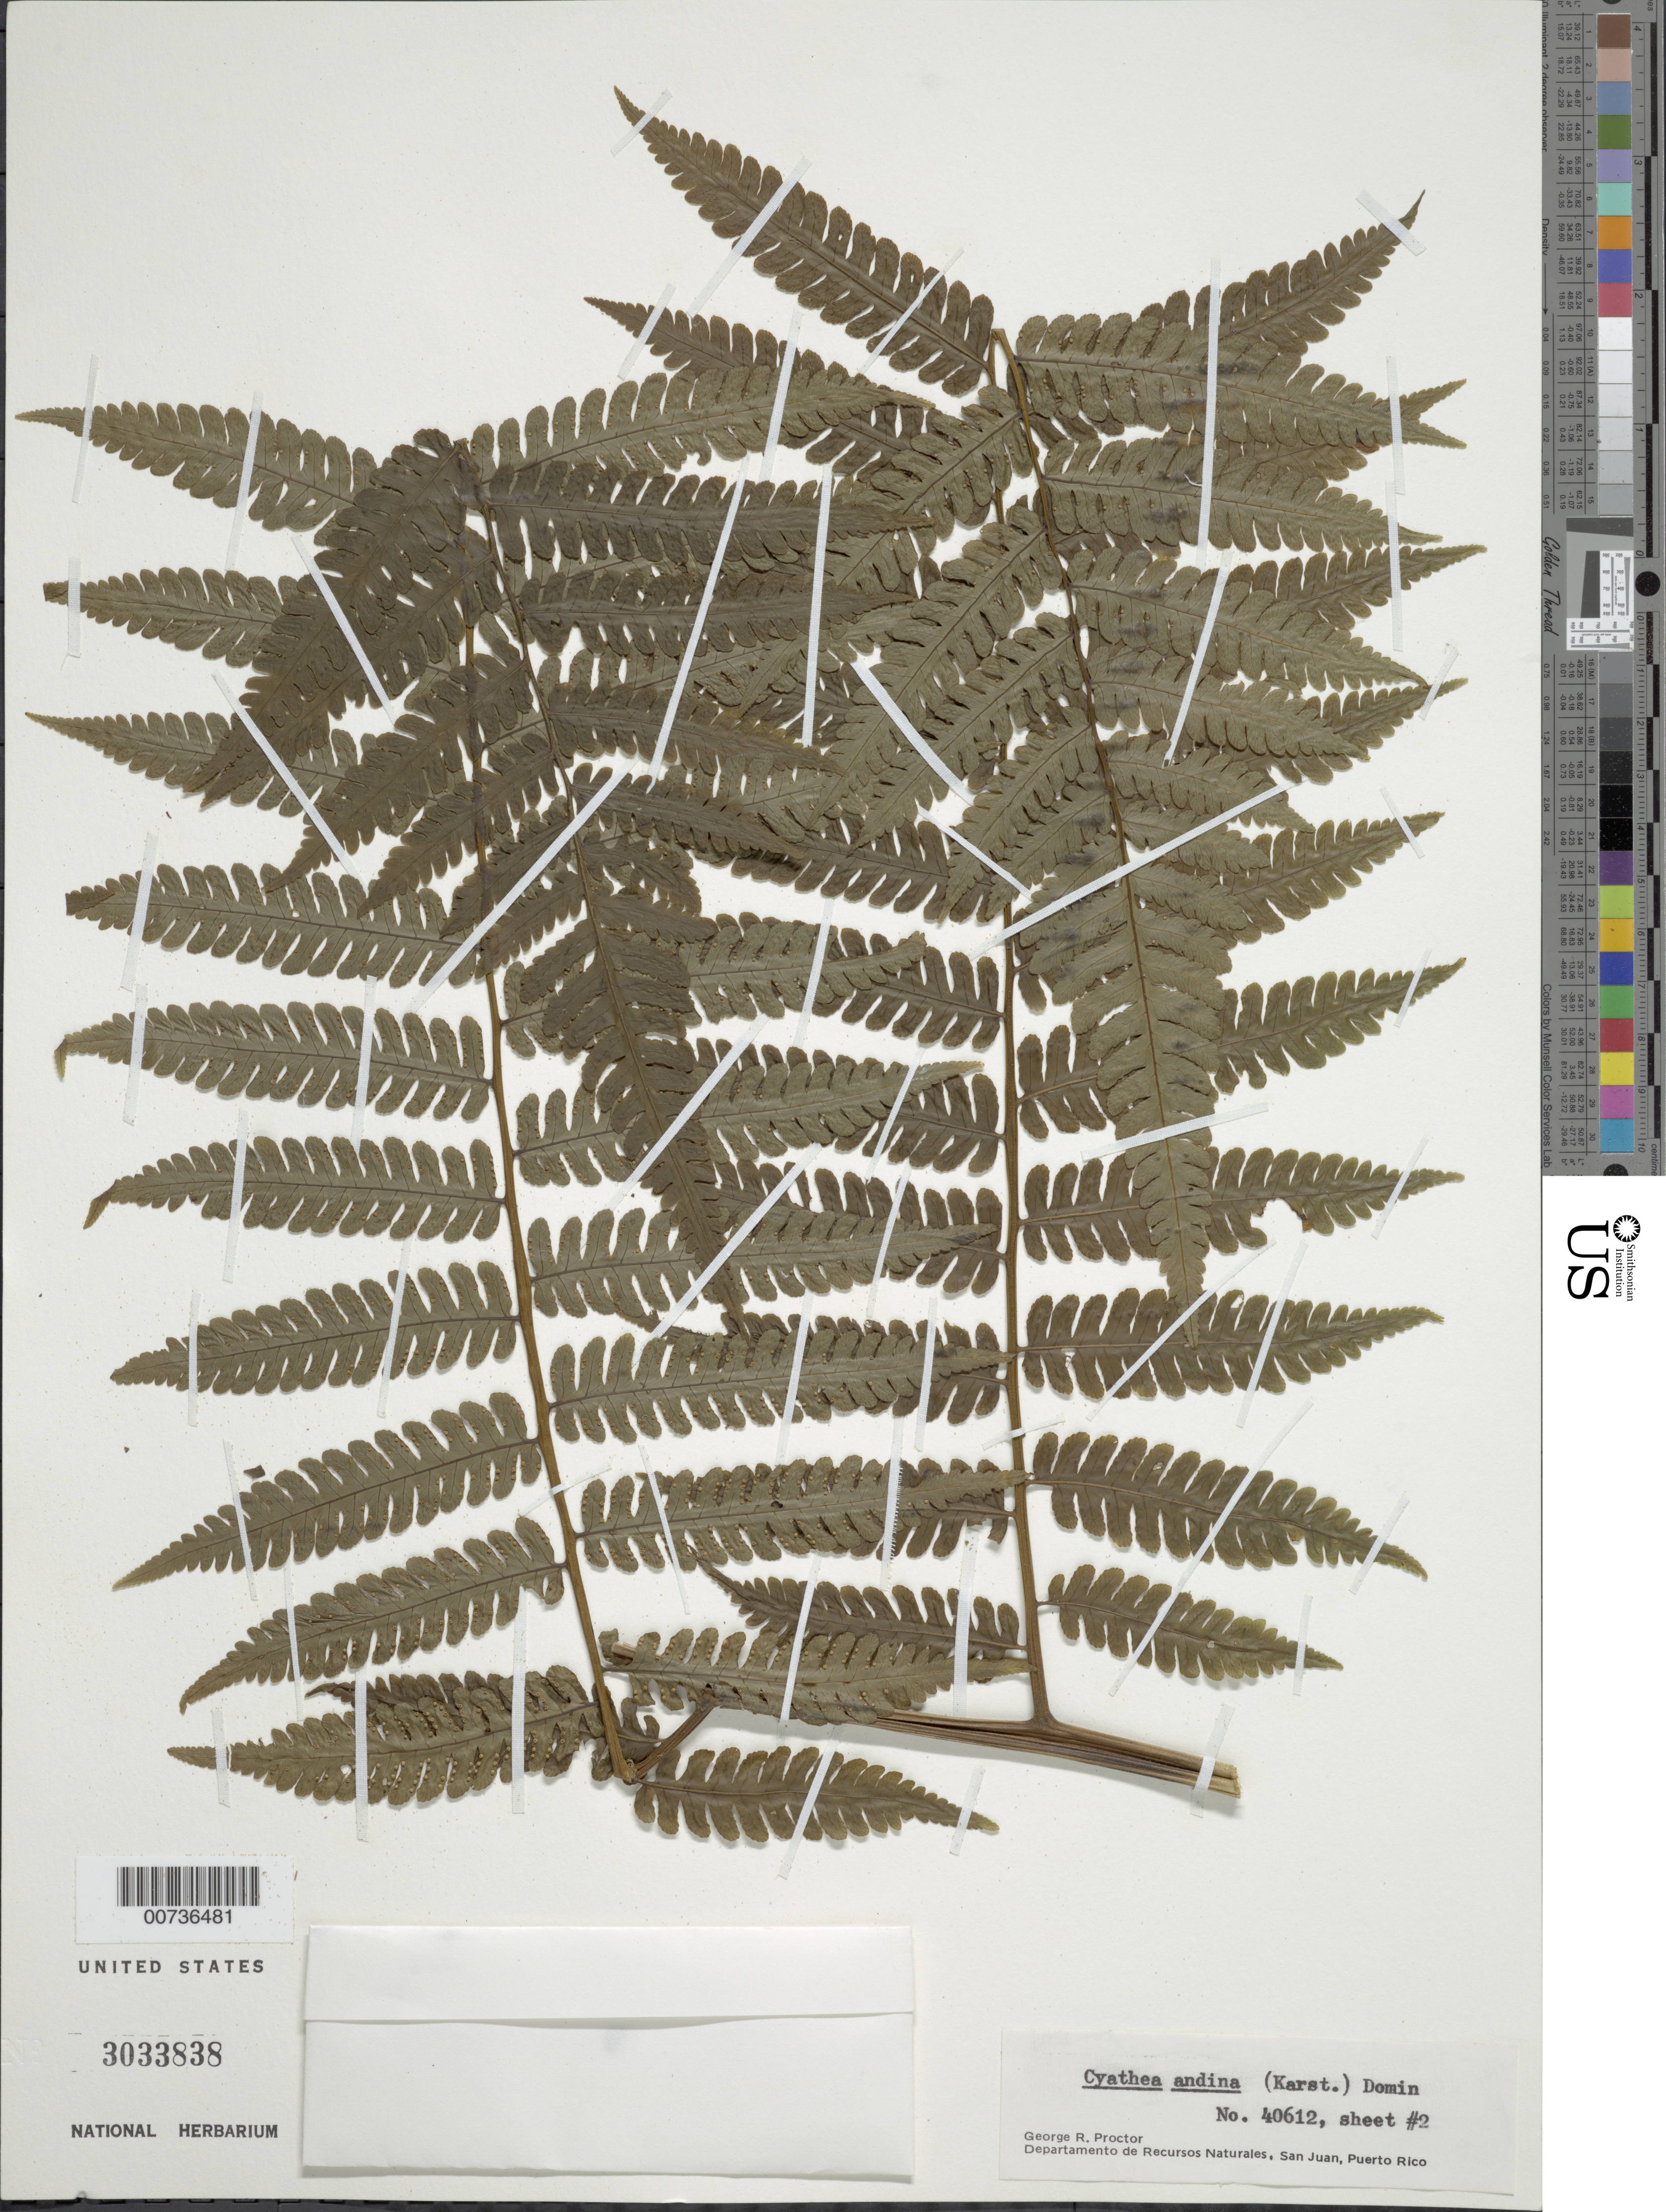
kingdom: Plantae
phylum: Tracheophyta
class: Polypodiopsida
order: Cyatheales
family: Cyatheaceae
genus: Cyathea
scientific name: Cyathea andina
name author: Domin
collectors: G. R. Proctor, R. O. Woodbury & B. Pinto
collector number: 40612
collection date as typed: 31 Jul 1984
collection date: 1984-07-31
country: Puerto Rico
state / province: Orocovis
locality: Cordillera Central: Toro Negro State Forest. W. slopes of Cerro Doña Juana. Municipio de Orocovis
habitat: Small tree-fern in wooded gully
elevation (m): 950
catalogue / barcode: US 3033838